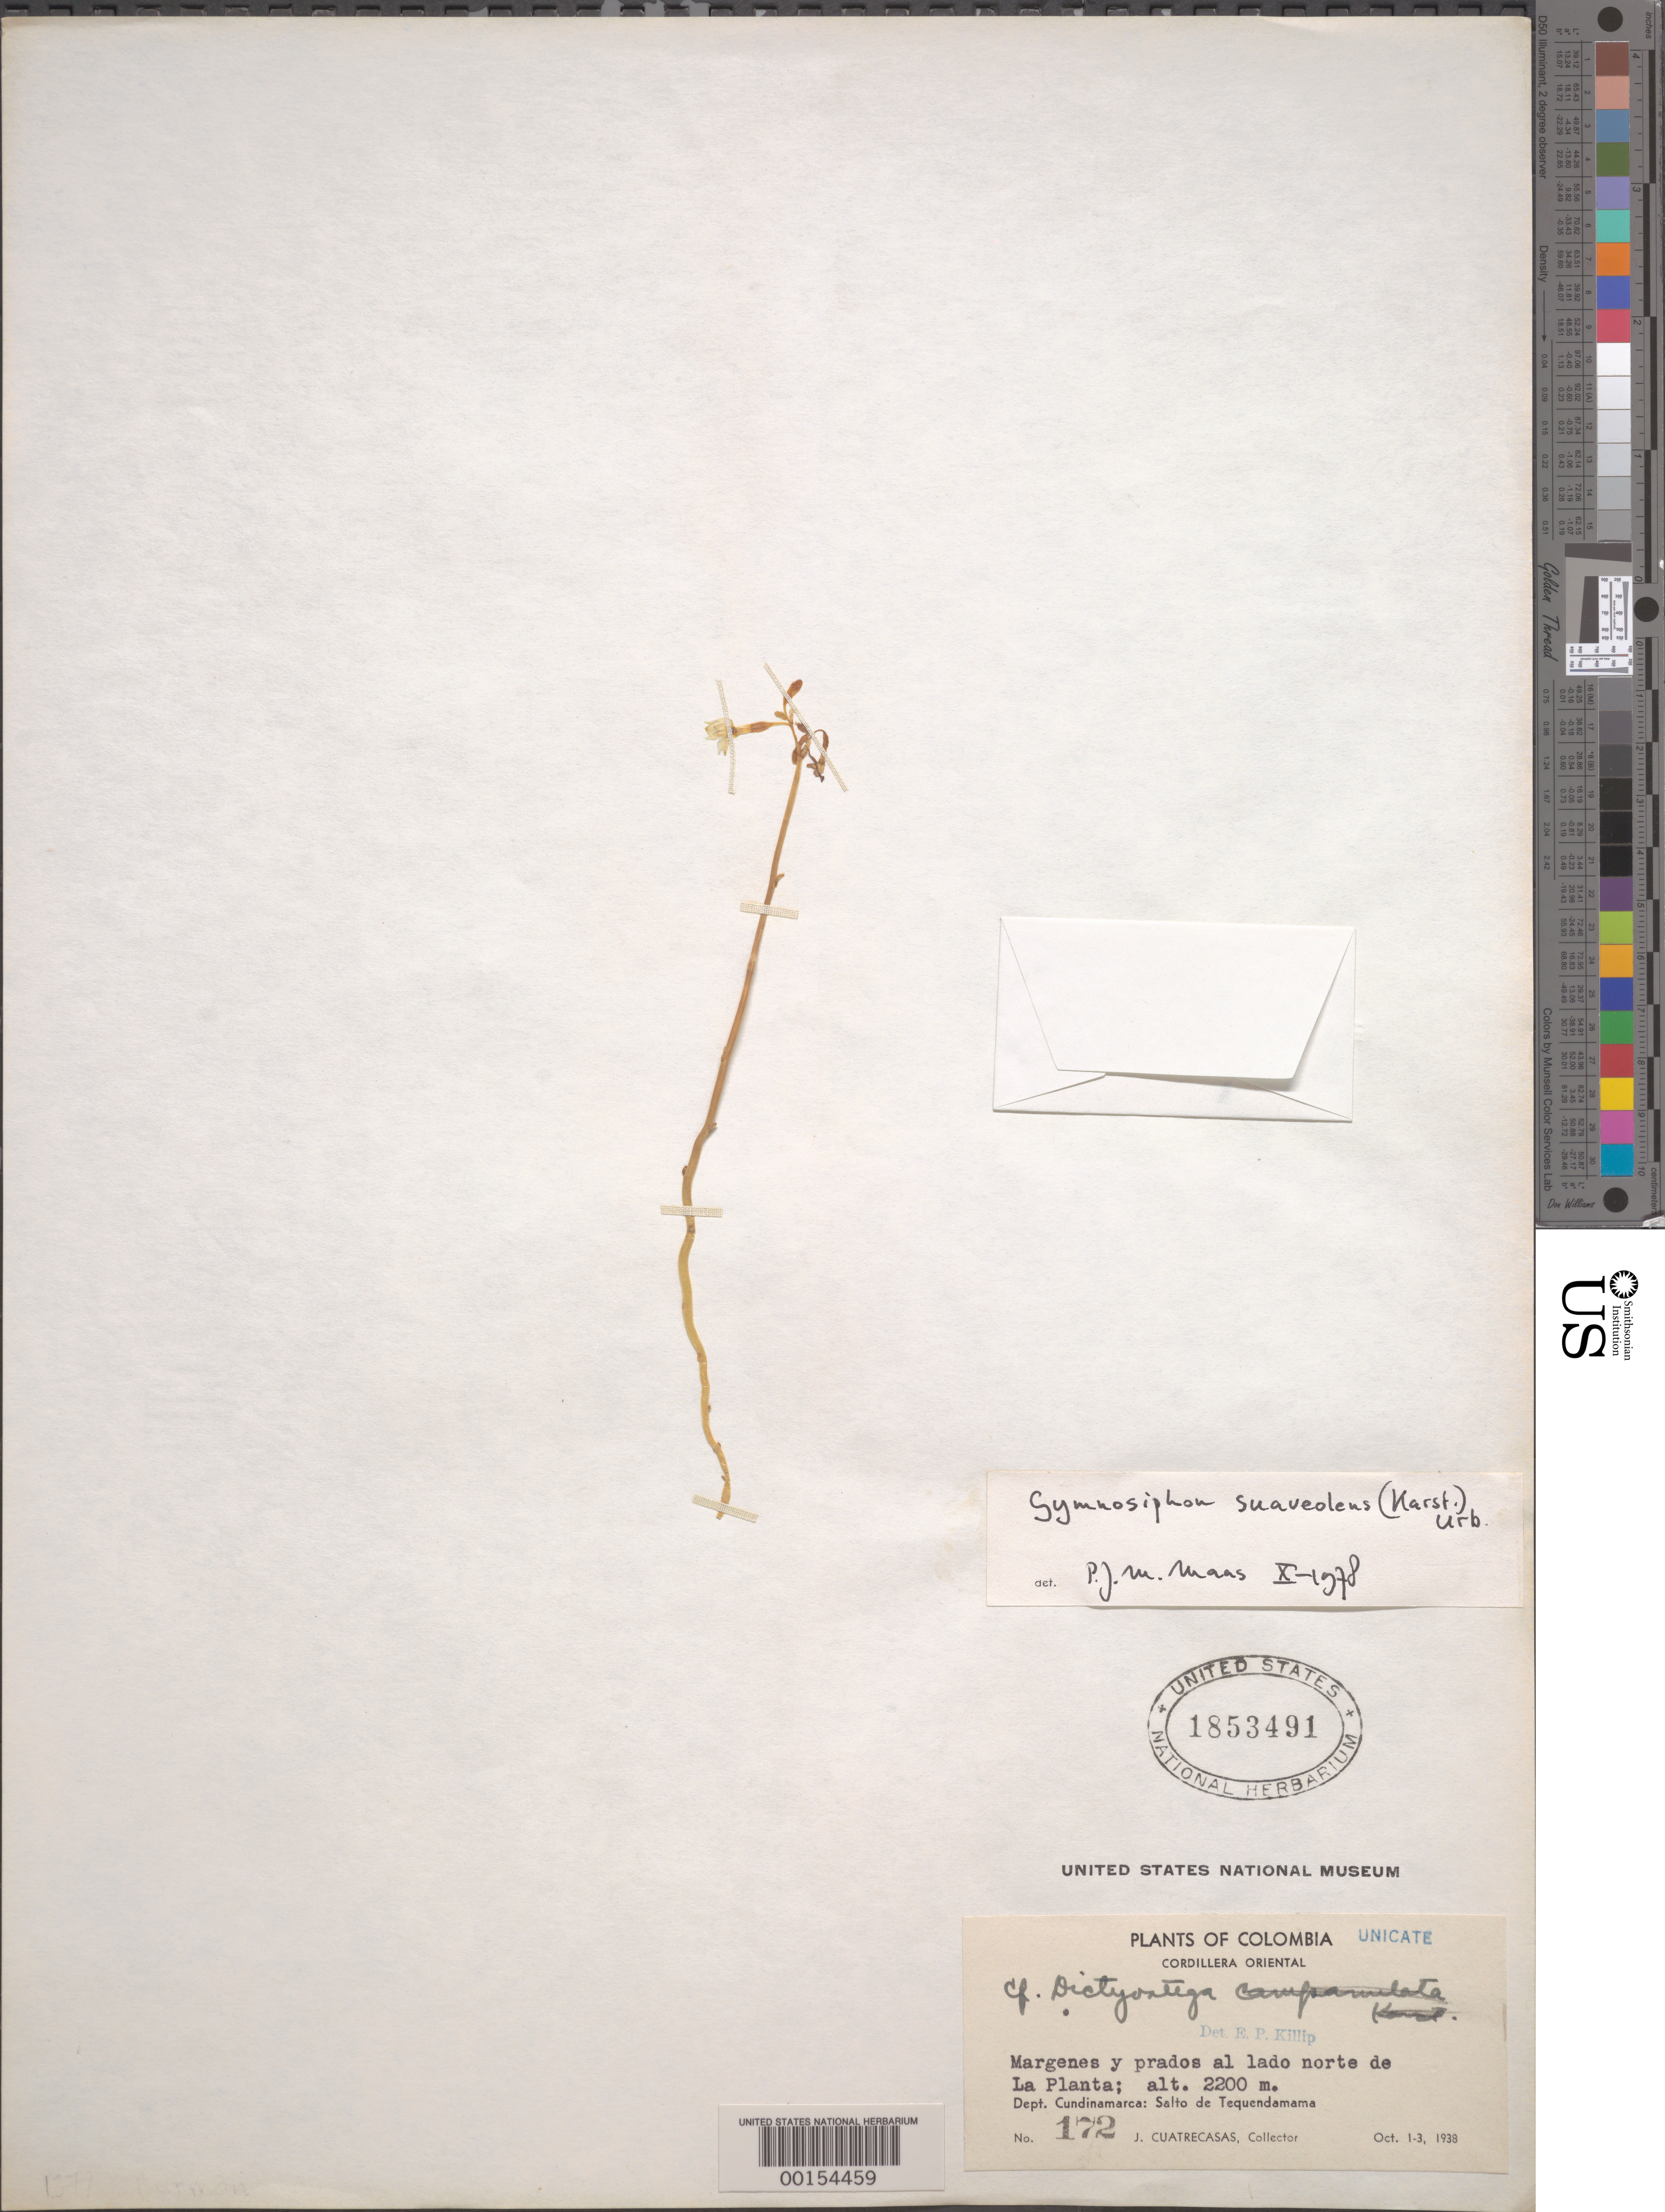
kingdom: Plantae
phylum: Tracheophyta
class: Liliopsida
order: Dioscoreales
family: Burmanniaceae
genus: Gymnosiphon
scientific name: Gymnosiphon suaveolens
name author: (H. Karst.) Urb.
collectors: J. Cuatrecasas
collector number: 172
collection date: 1938-10-01/1938-10-03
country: Colombia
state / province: Cundinamarca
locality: Cordillera Oriental. Margenes y prados al lado norte de La Planta; Dept. Cundinamarca: Salto de Tequendamama.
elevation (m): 2200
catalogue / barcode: US 1853491